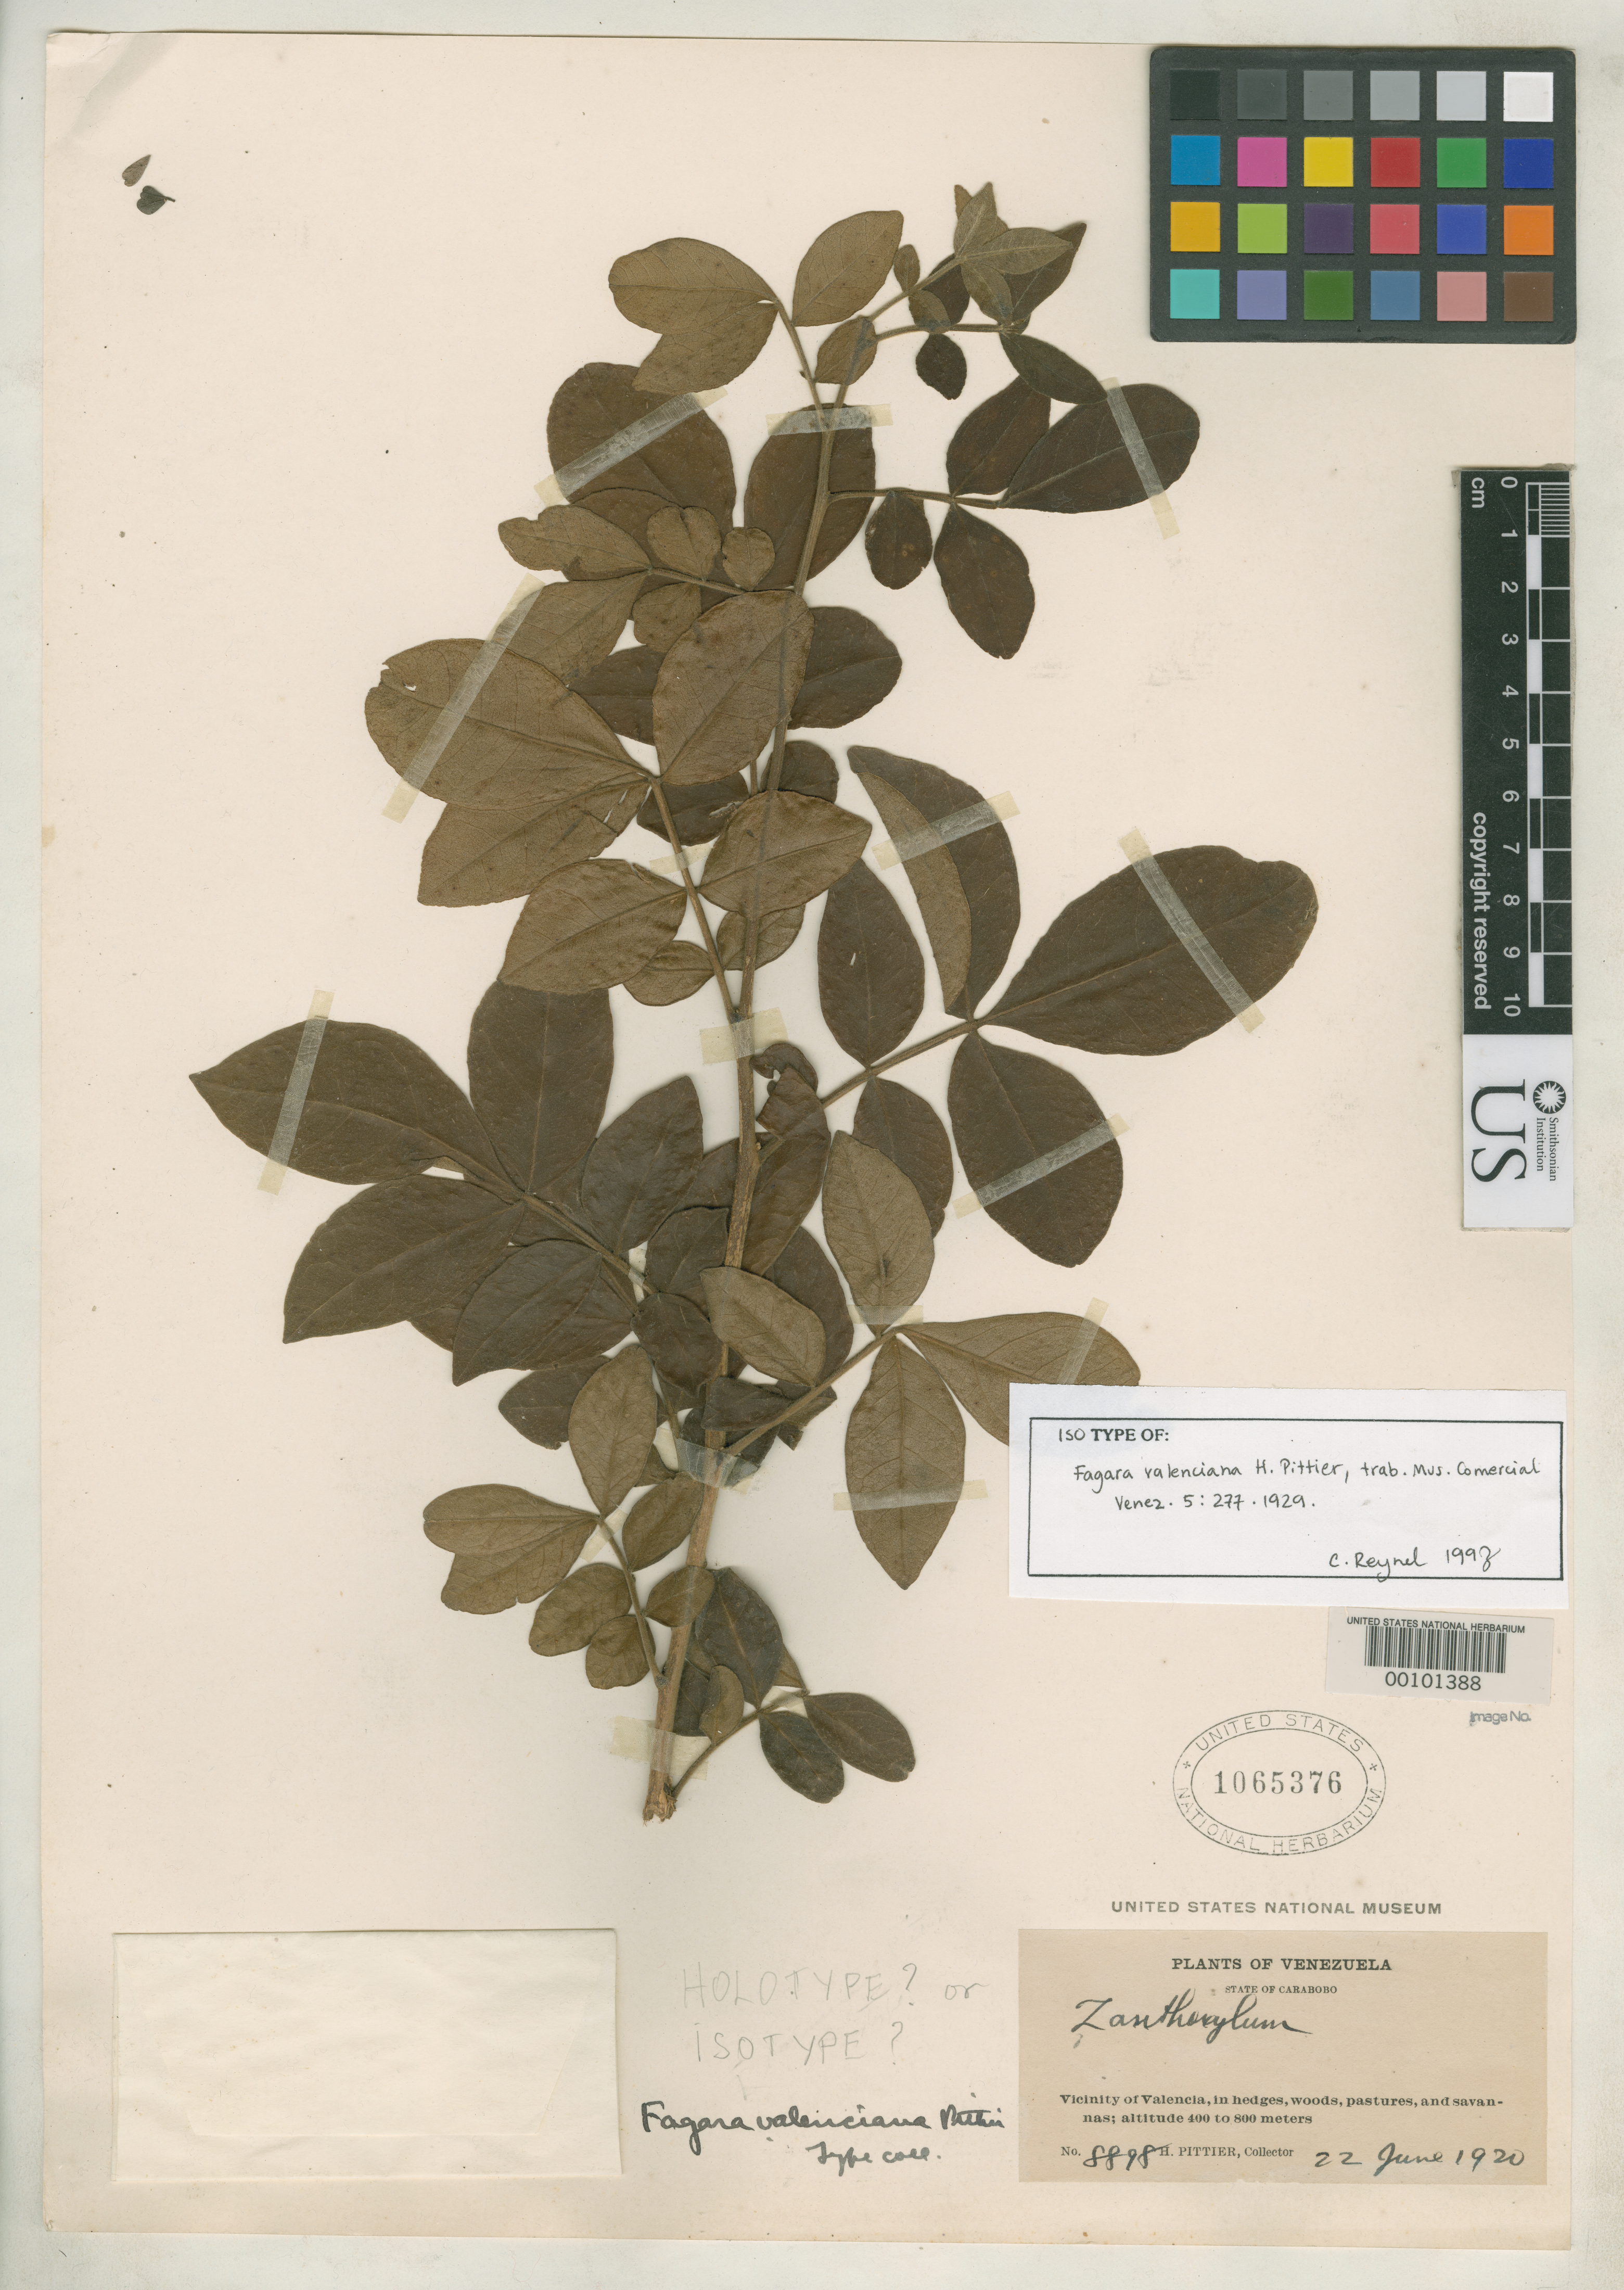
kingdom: Plantae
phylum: Tracheophyta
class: Magnoliopsida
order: Sapindales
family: Rutaceae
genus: Fagara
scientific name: Fagara valenciana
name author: Pittier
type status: Isotype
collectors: H. F. Pittier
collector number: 8898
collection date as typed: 22 Jun 1920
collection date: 1920-06-22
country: Venezuela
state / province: Carabobo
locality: Vicinity of Valencia.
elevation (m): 400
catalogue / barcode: US 1065376